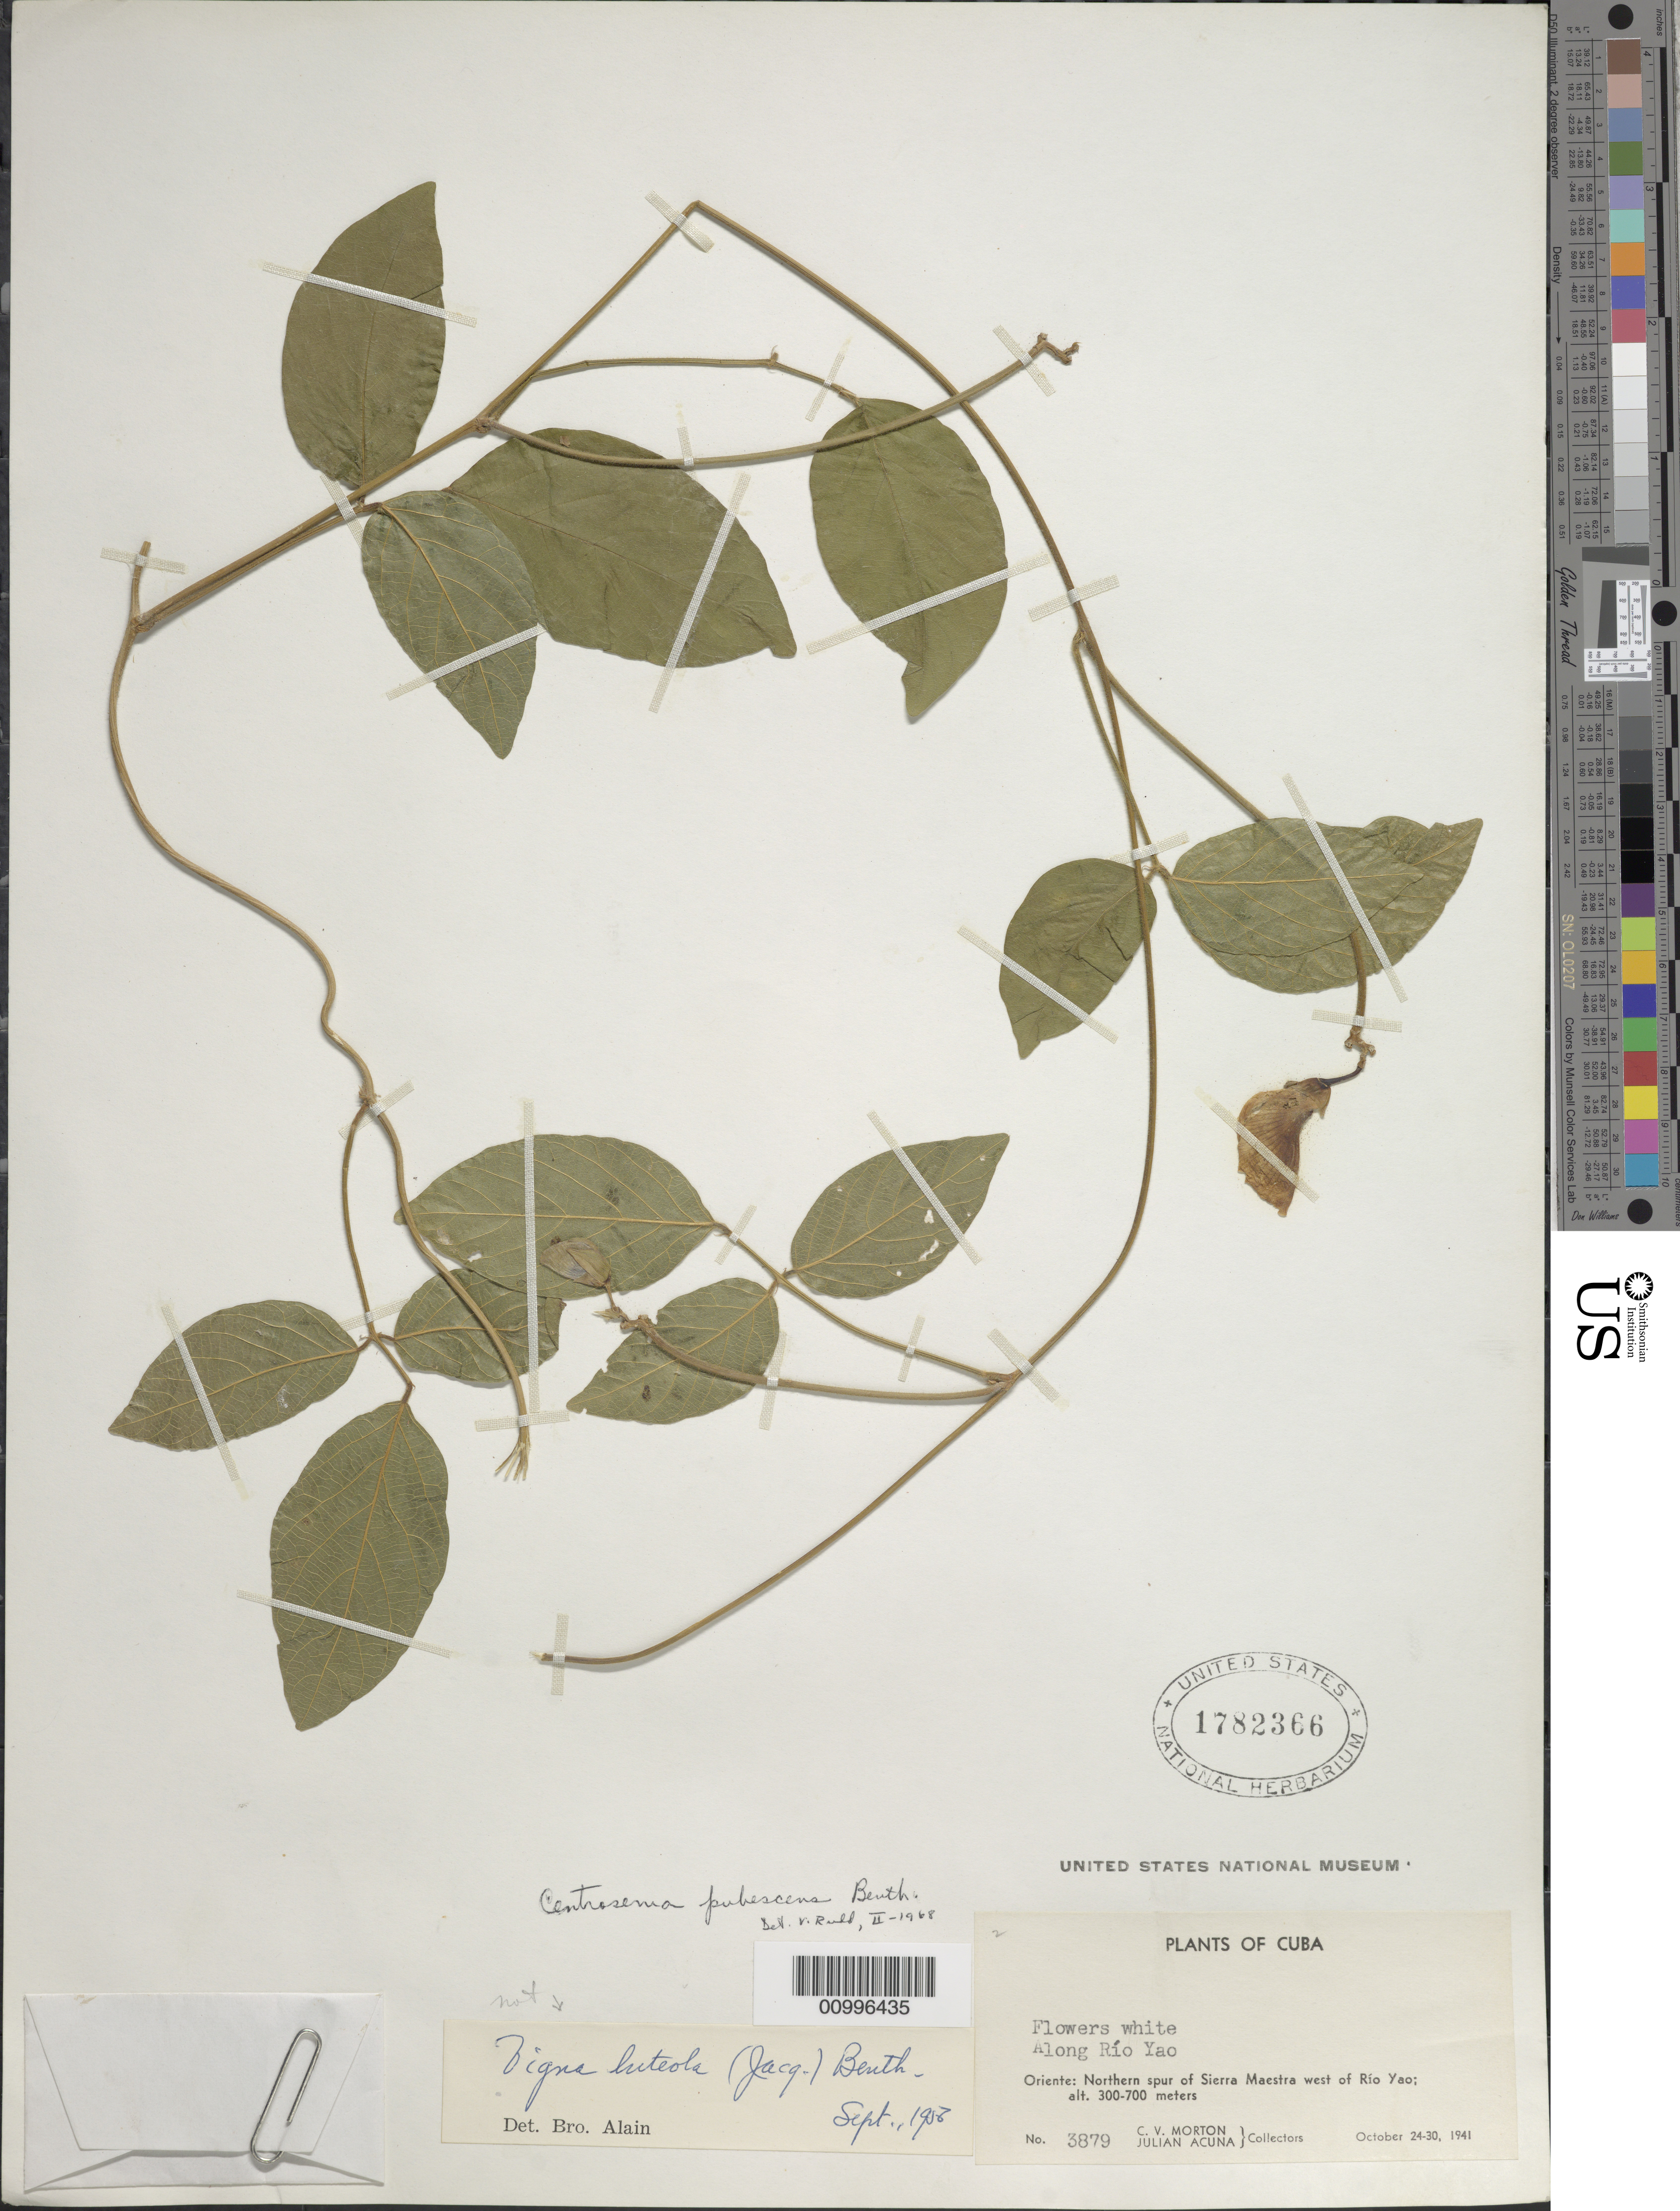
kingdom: Plantae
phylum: Tracheophyta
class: Magnoliopsida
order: Fabales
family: Fabaceae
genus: Centrosema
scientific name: Centrosema pubescens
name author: Benth.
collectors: C. V. Morton & J. Acuña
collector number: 3879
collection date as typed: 24 Oct 1941 to 30 Oct 1941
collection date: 1941-10-24/1941-10-30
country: Cuba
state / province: Matanzas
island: Cuba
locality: Along Rio Yao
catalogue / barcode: US 1782366